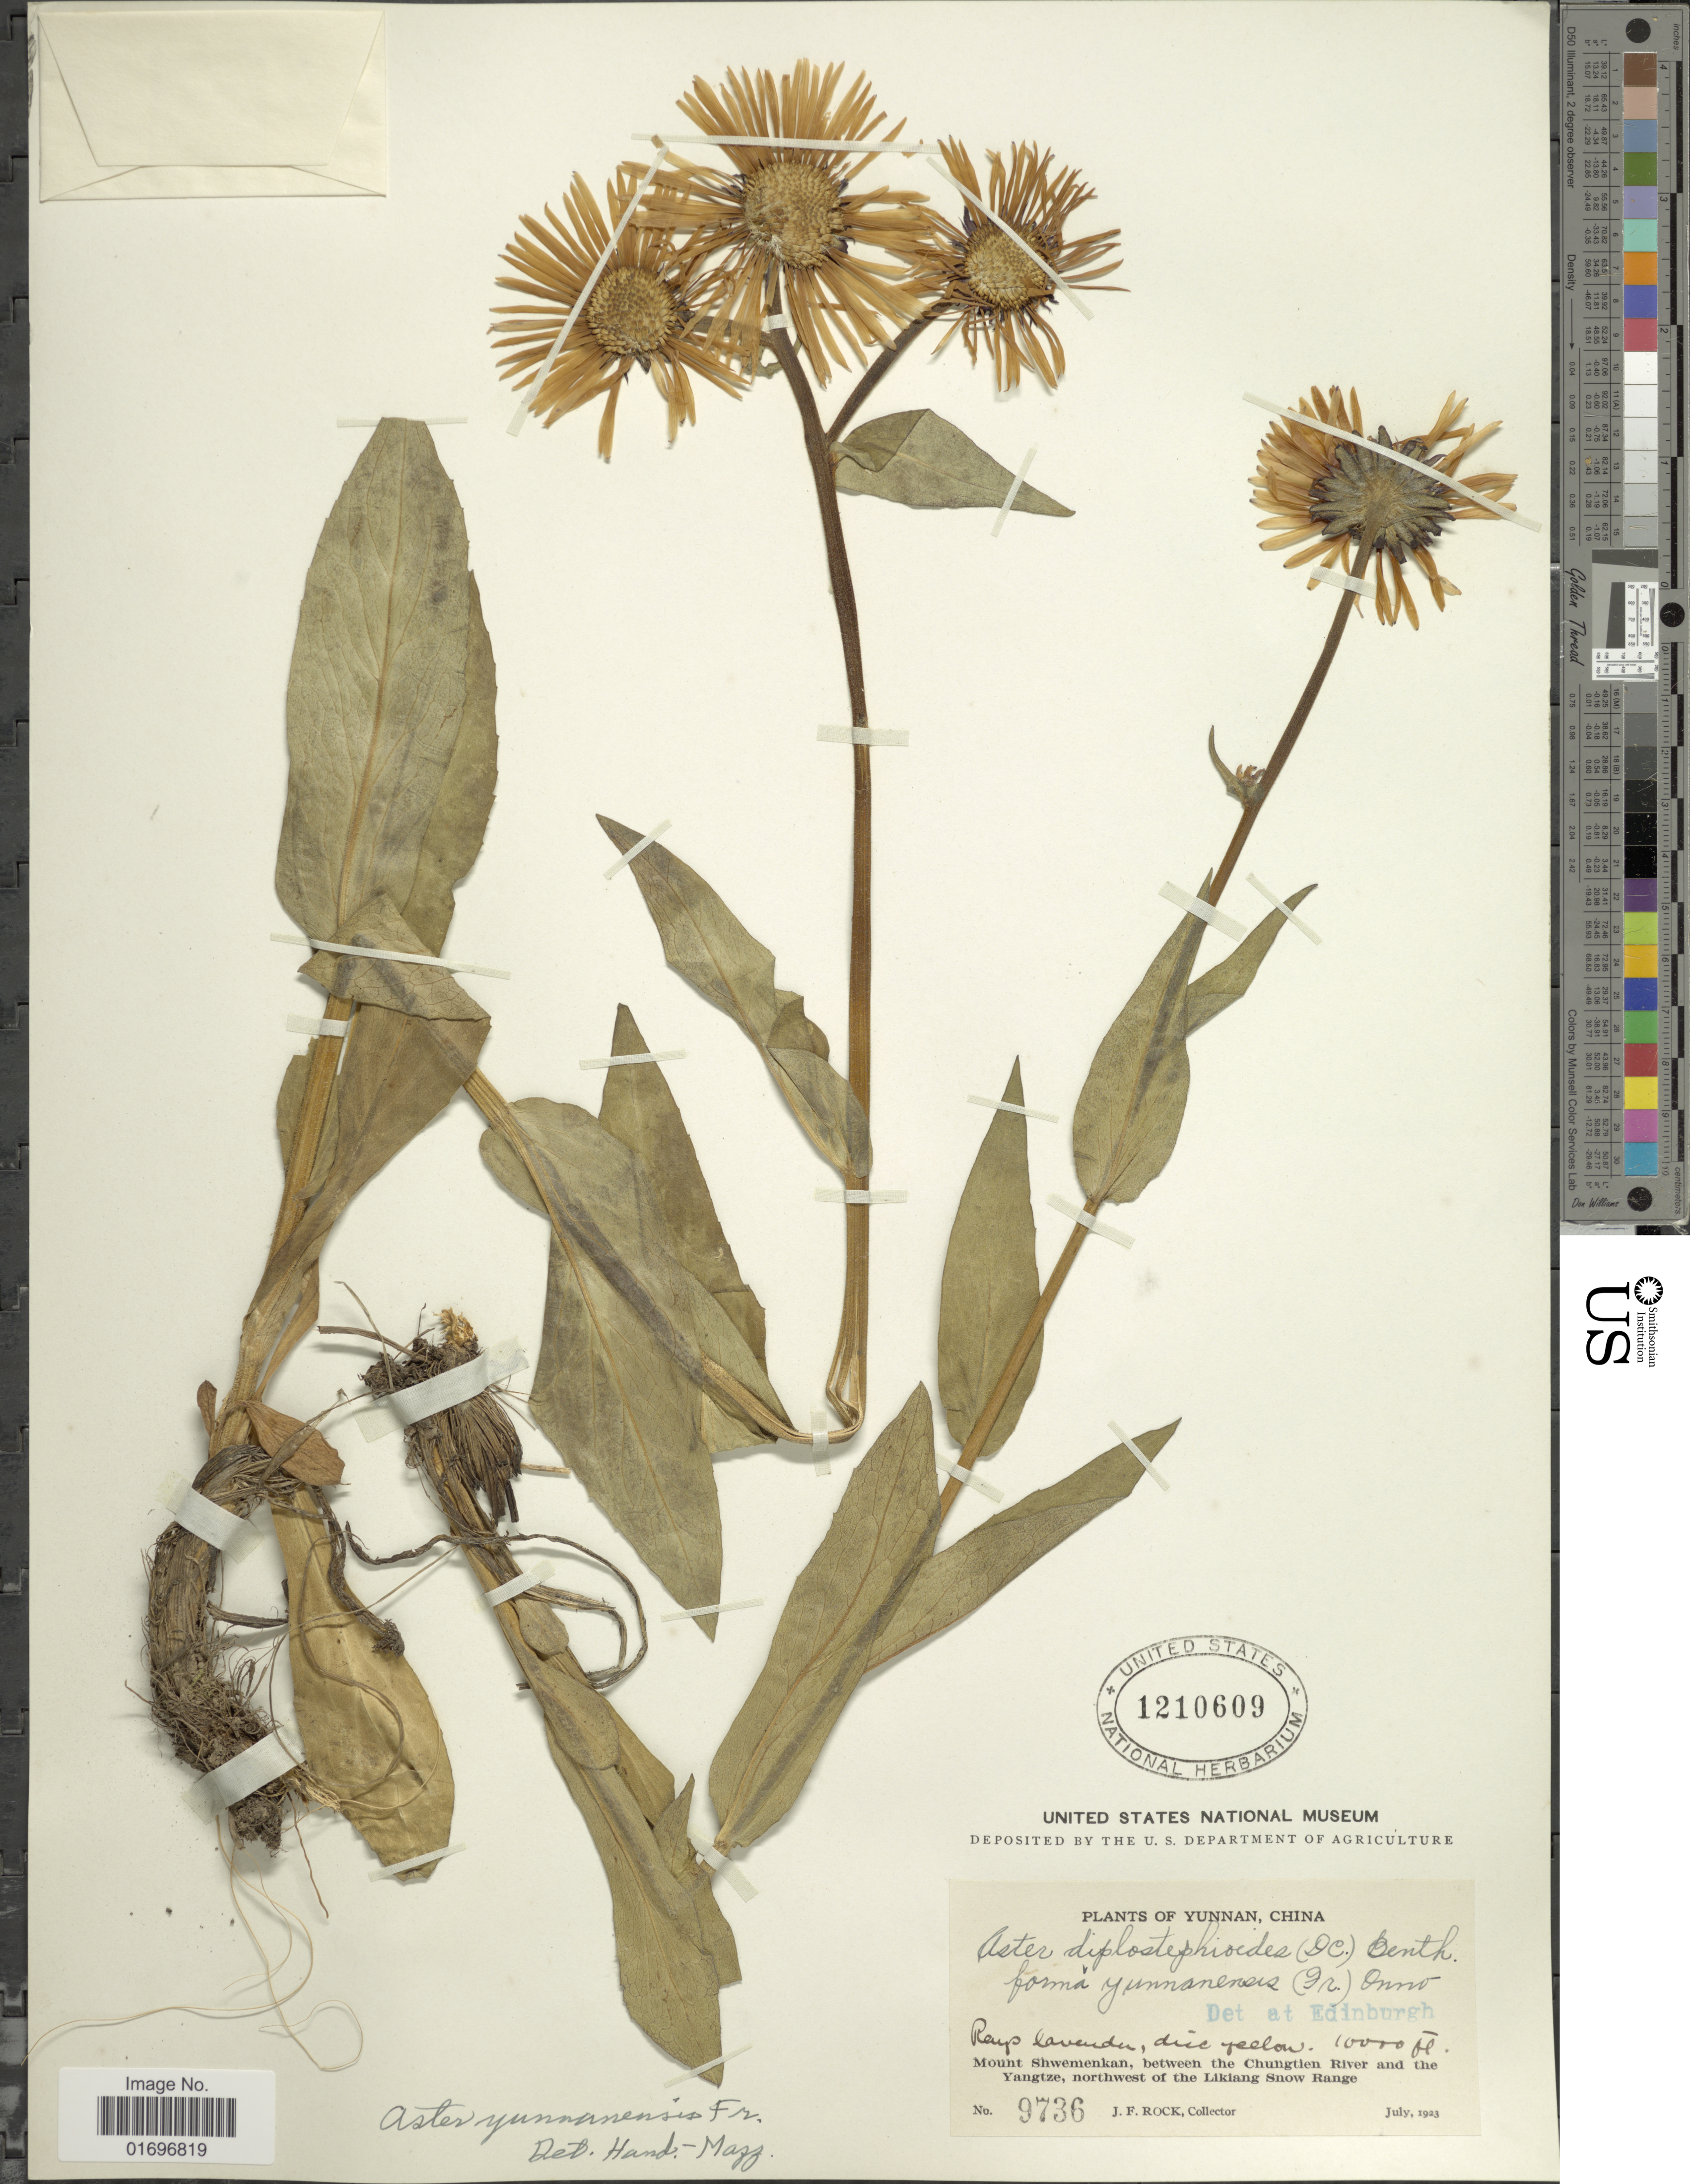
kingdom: Plantae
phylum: Tracheophyta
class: Magnoliopsida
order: Asterales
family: Asteraceae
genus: Aster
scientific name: Aster yunnanensis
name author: Franch.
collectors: J. Rock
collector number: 9736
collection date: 1923-07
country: China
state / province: Yunnan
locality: Yunnan, China. Mount Shwemenkan, between the Chungtien River and the Yangtze, northwest of the Likiang Snow Range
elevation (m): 3048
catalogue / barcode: US 1210609